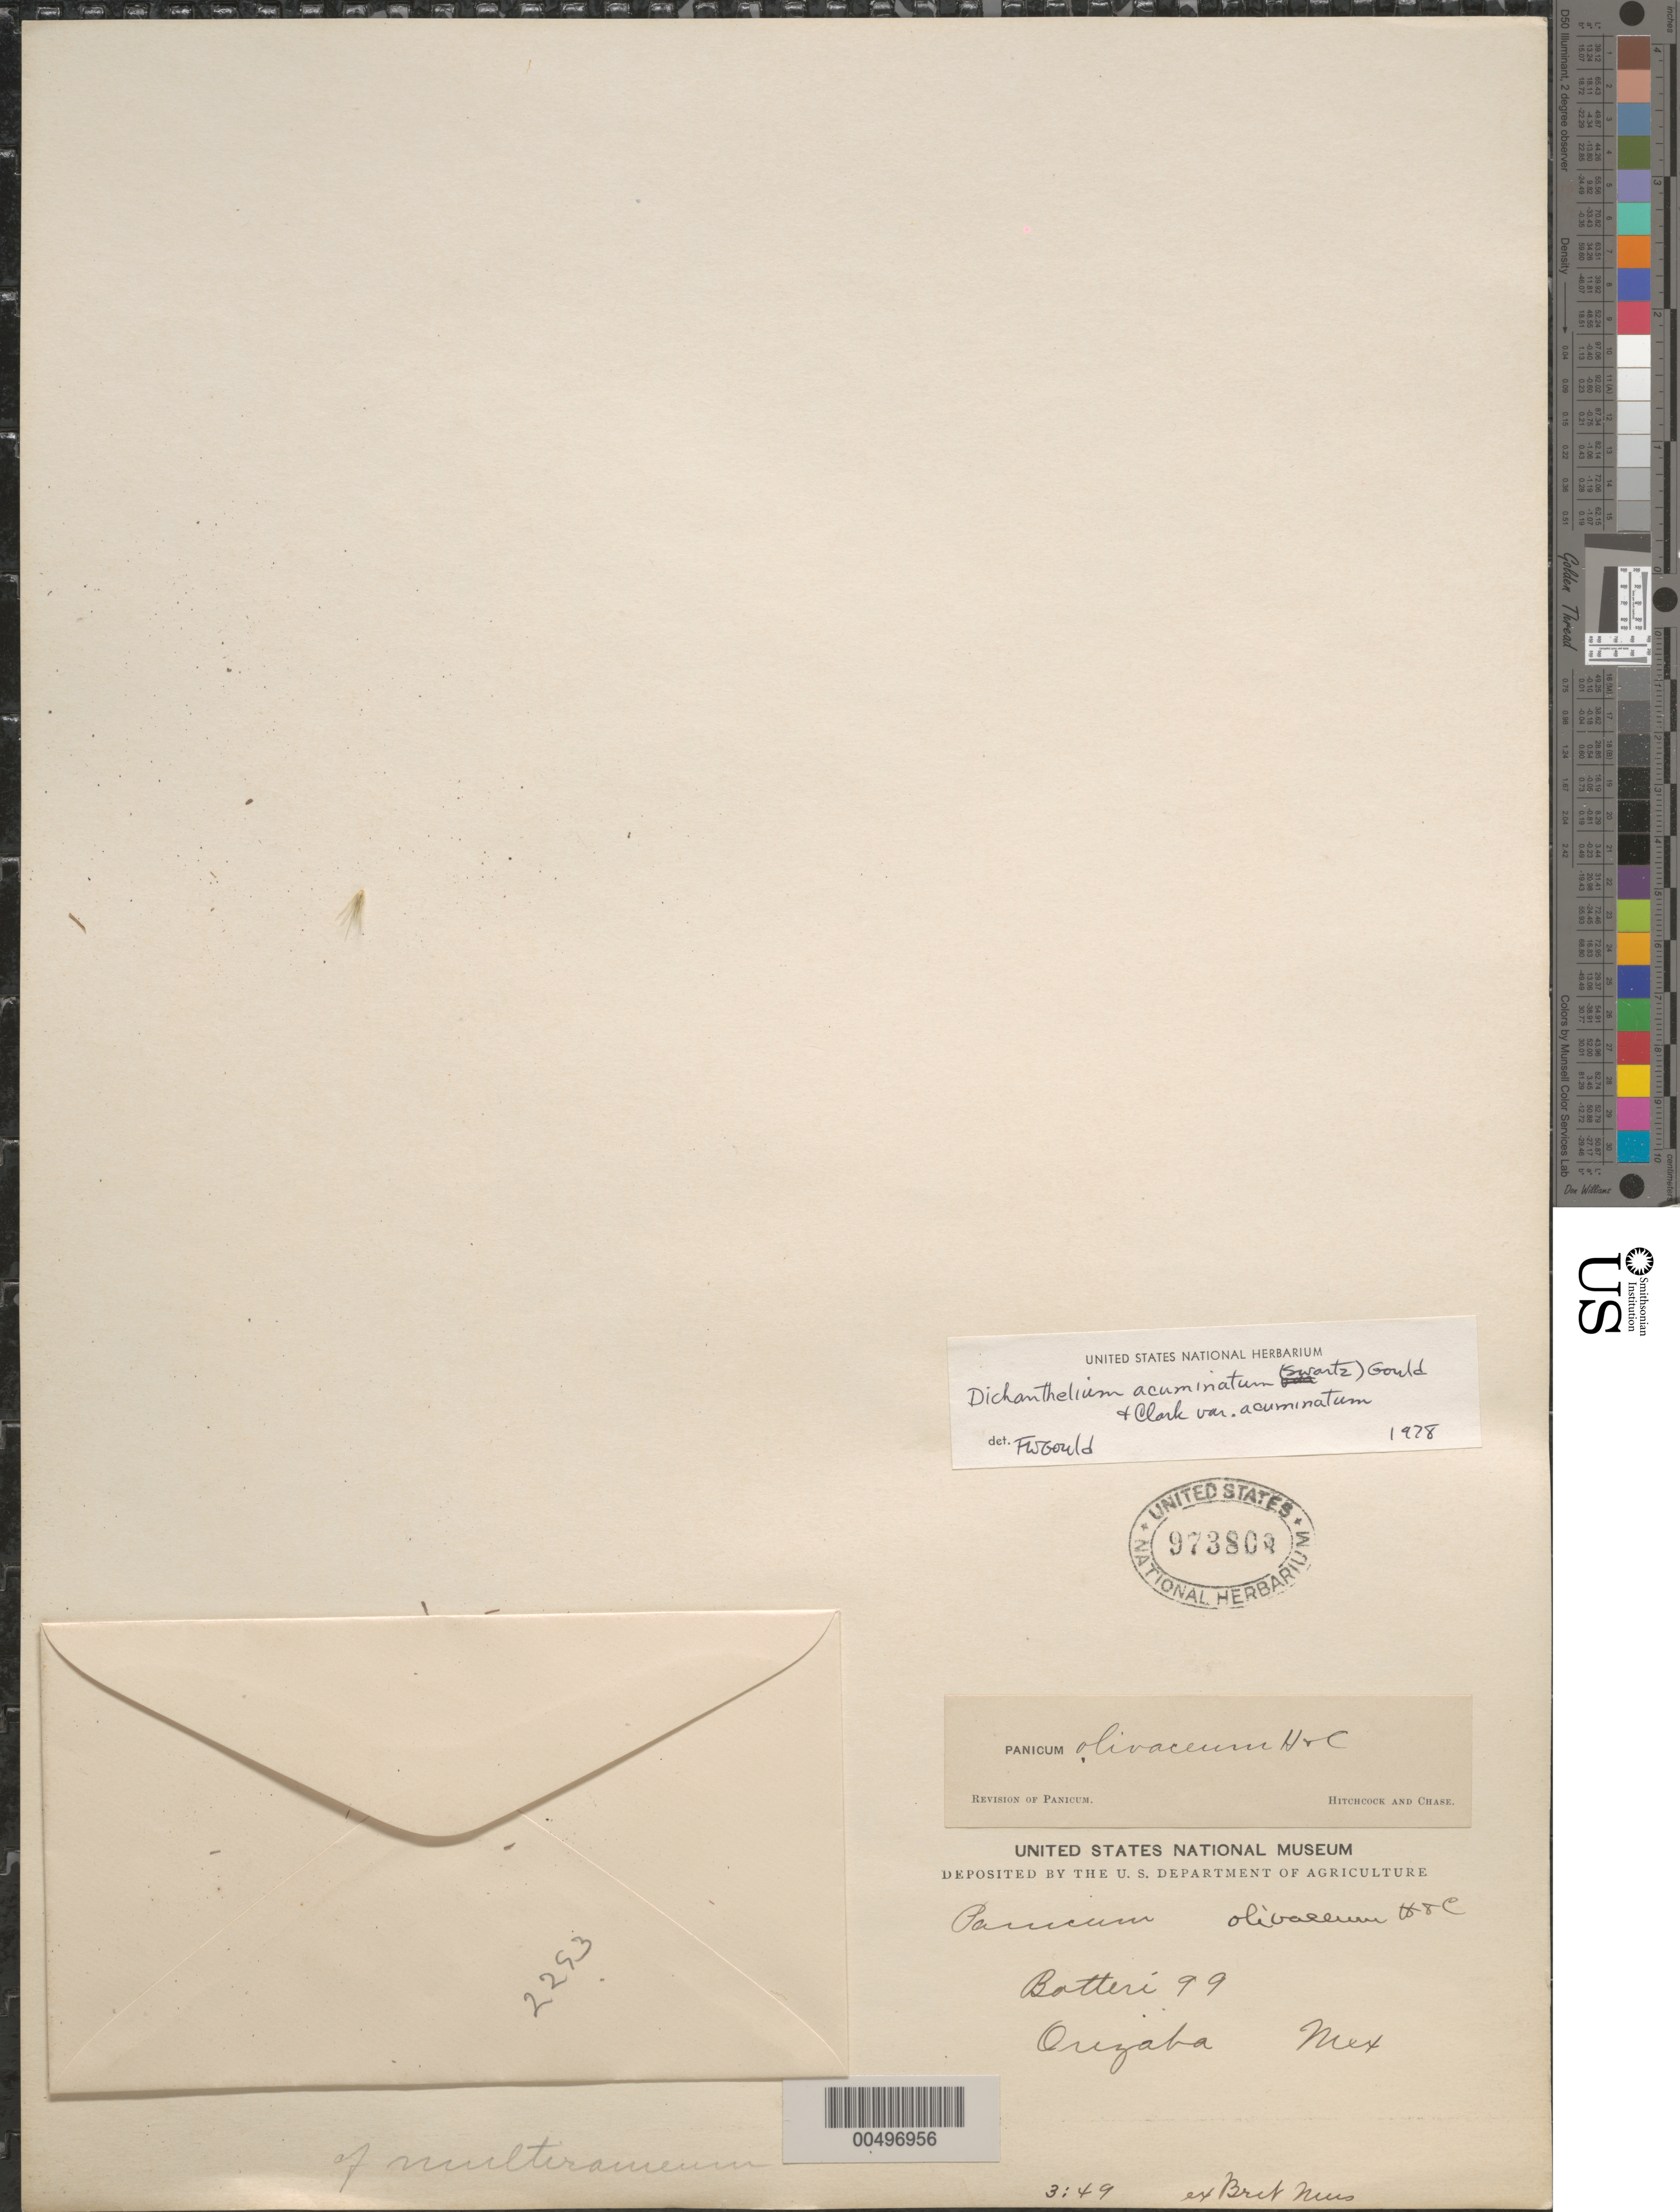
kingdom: Plantae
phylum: Tracheophyta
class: Liliopsida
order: Poales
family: Poaceae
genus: Dichanthelium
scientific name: Dichanthelium acuminatum var. acuminatum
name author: (Sw.) Gould & C.A. Clark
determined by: Gould, F. W.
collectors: -. Botteri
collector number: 99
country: Mexico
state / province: Veracruz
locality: Orizaba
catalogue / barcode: US 973808